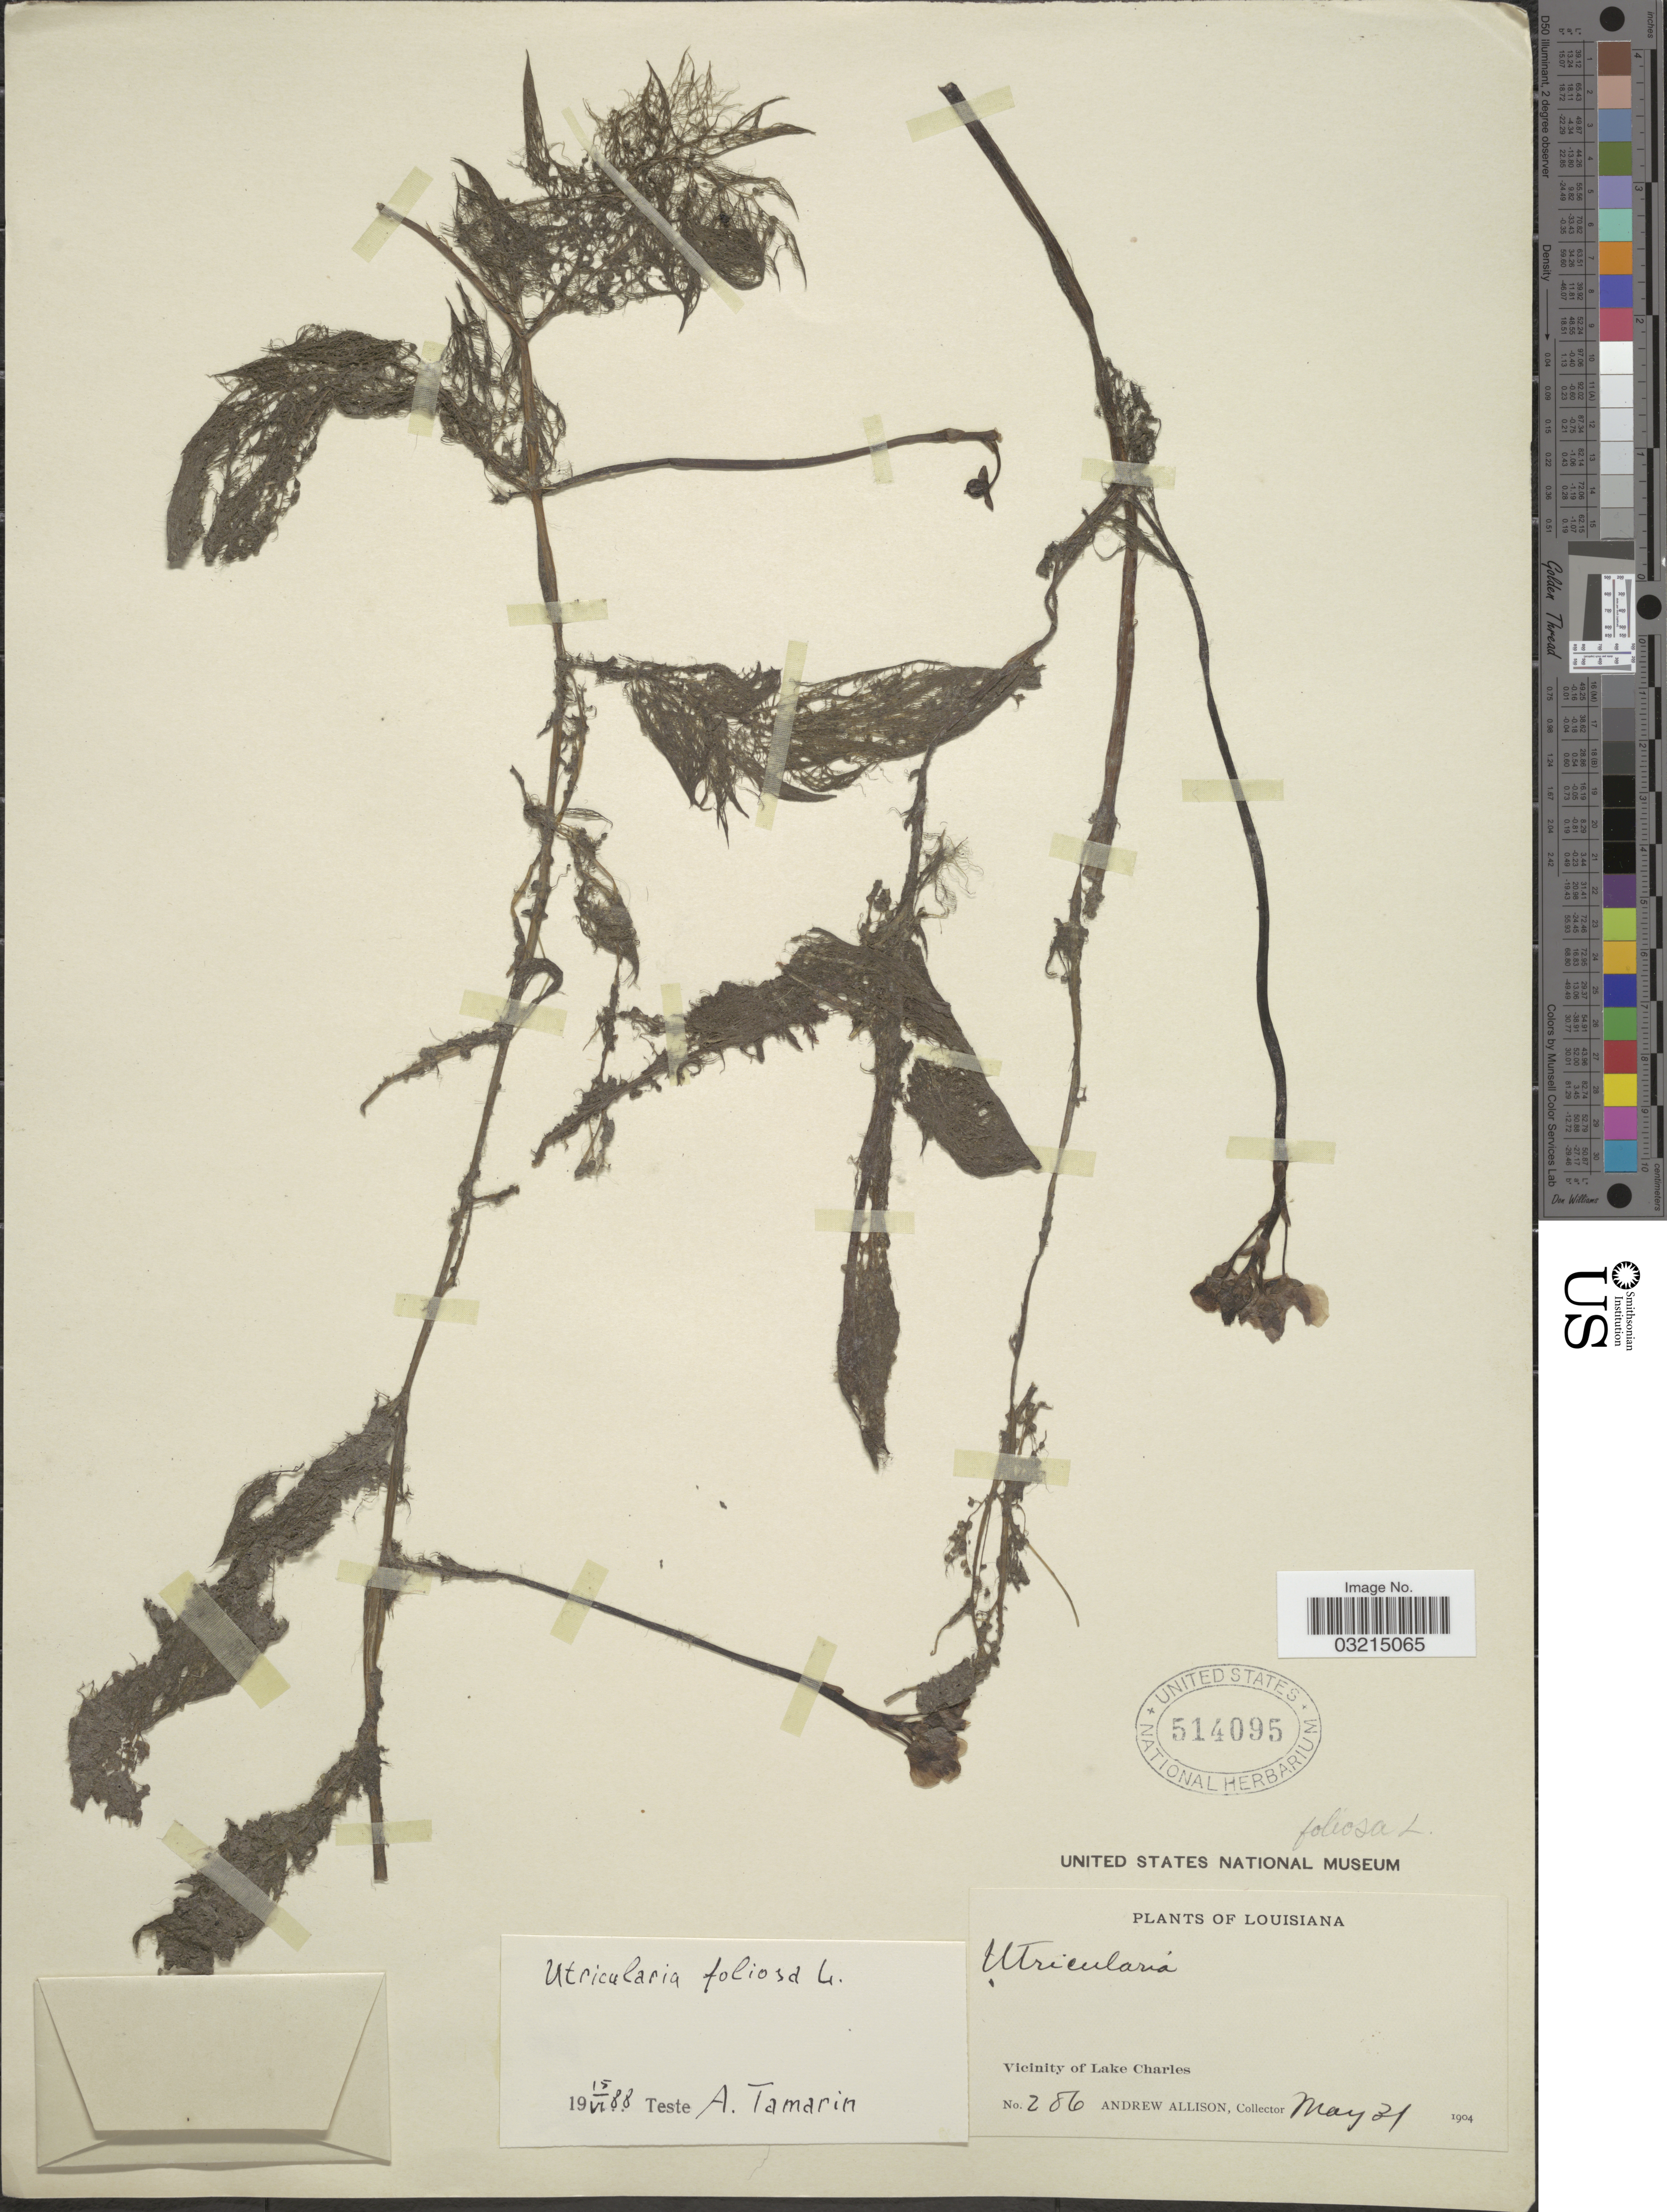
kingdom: Plantae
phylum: Tracheophyta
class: Magnoliopsida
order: Lamiales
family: Lentibulariaceae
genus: Utricularia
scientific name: Utricularia foliosa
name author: L.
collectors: A. Allison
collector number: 286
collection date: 1904-05-31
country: United States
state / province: Louisiana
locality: Vicinity of Lake Charles.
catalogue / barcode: US 514095